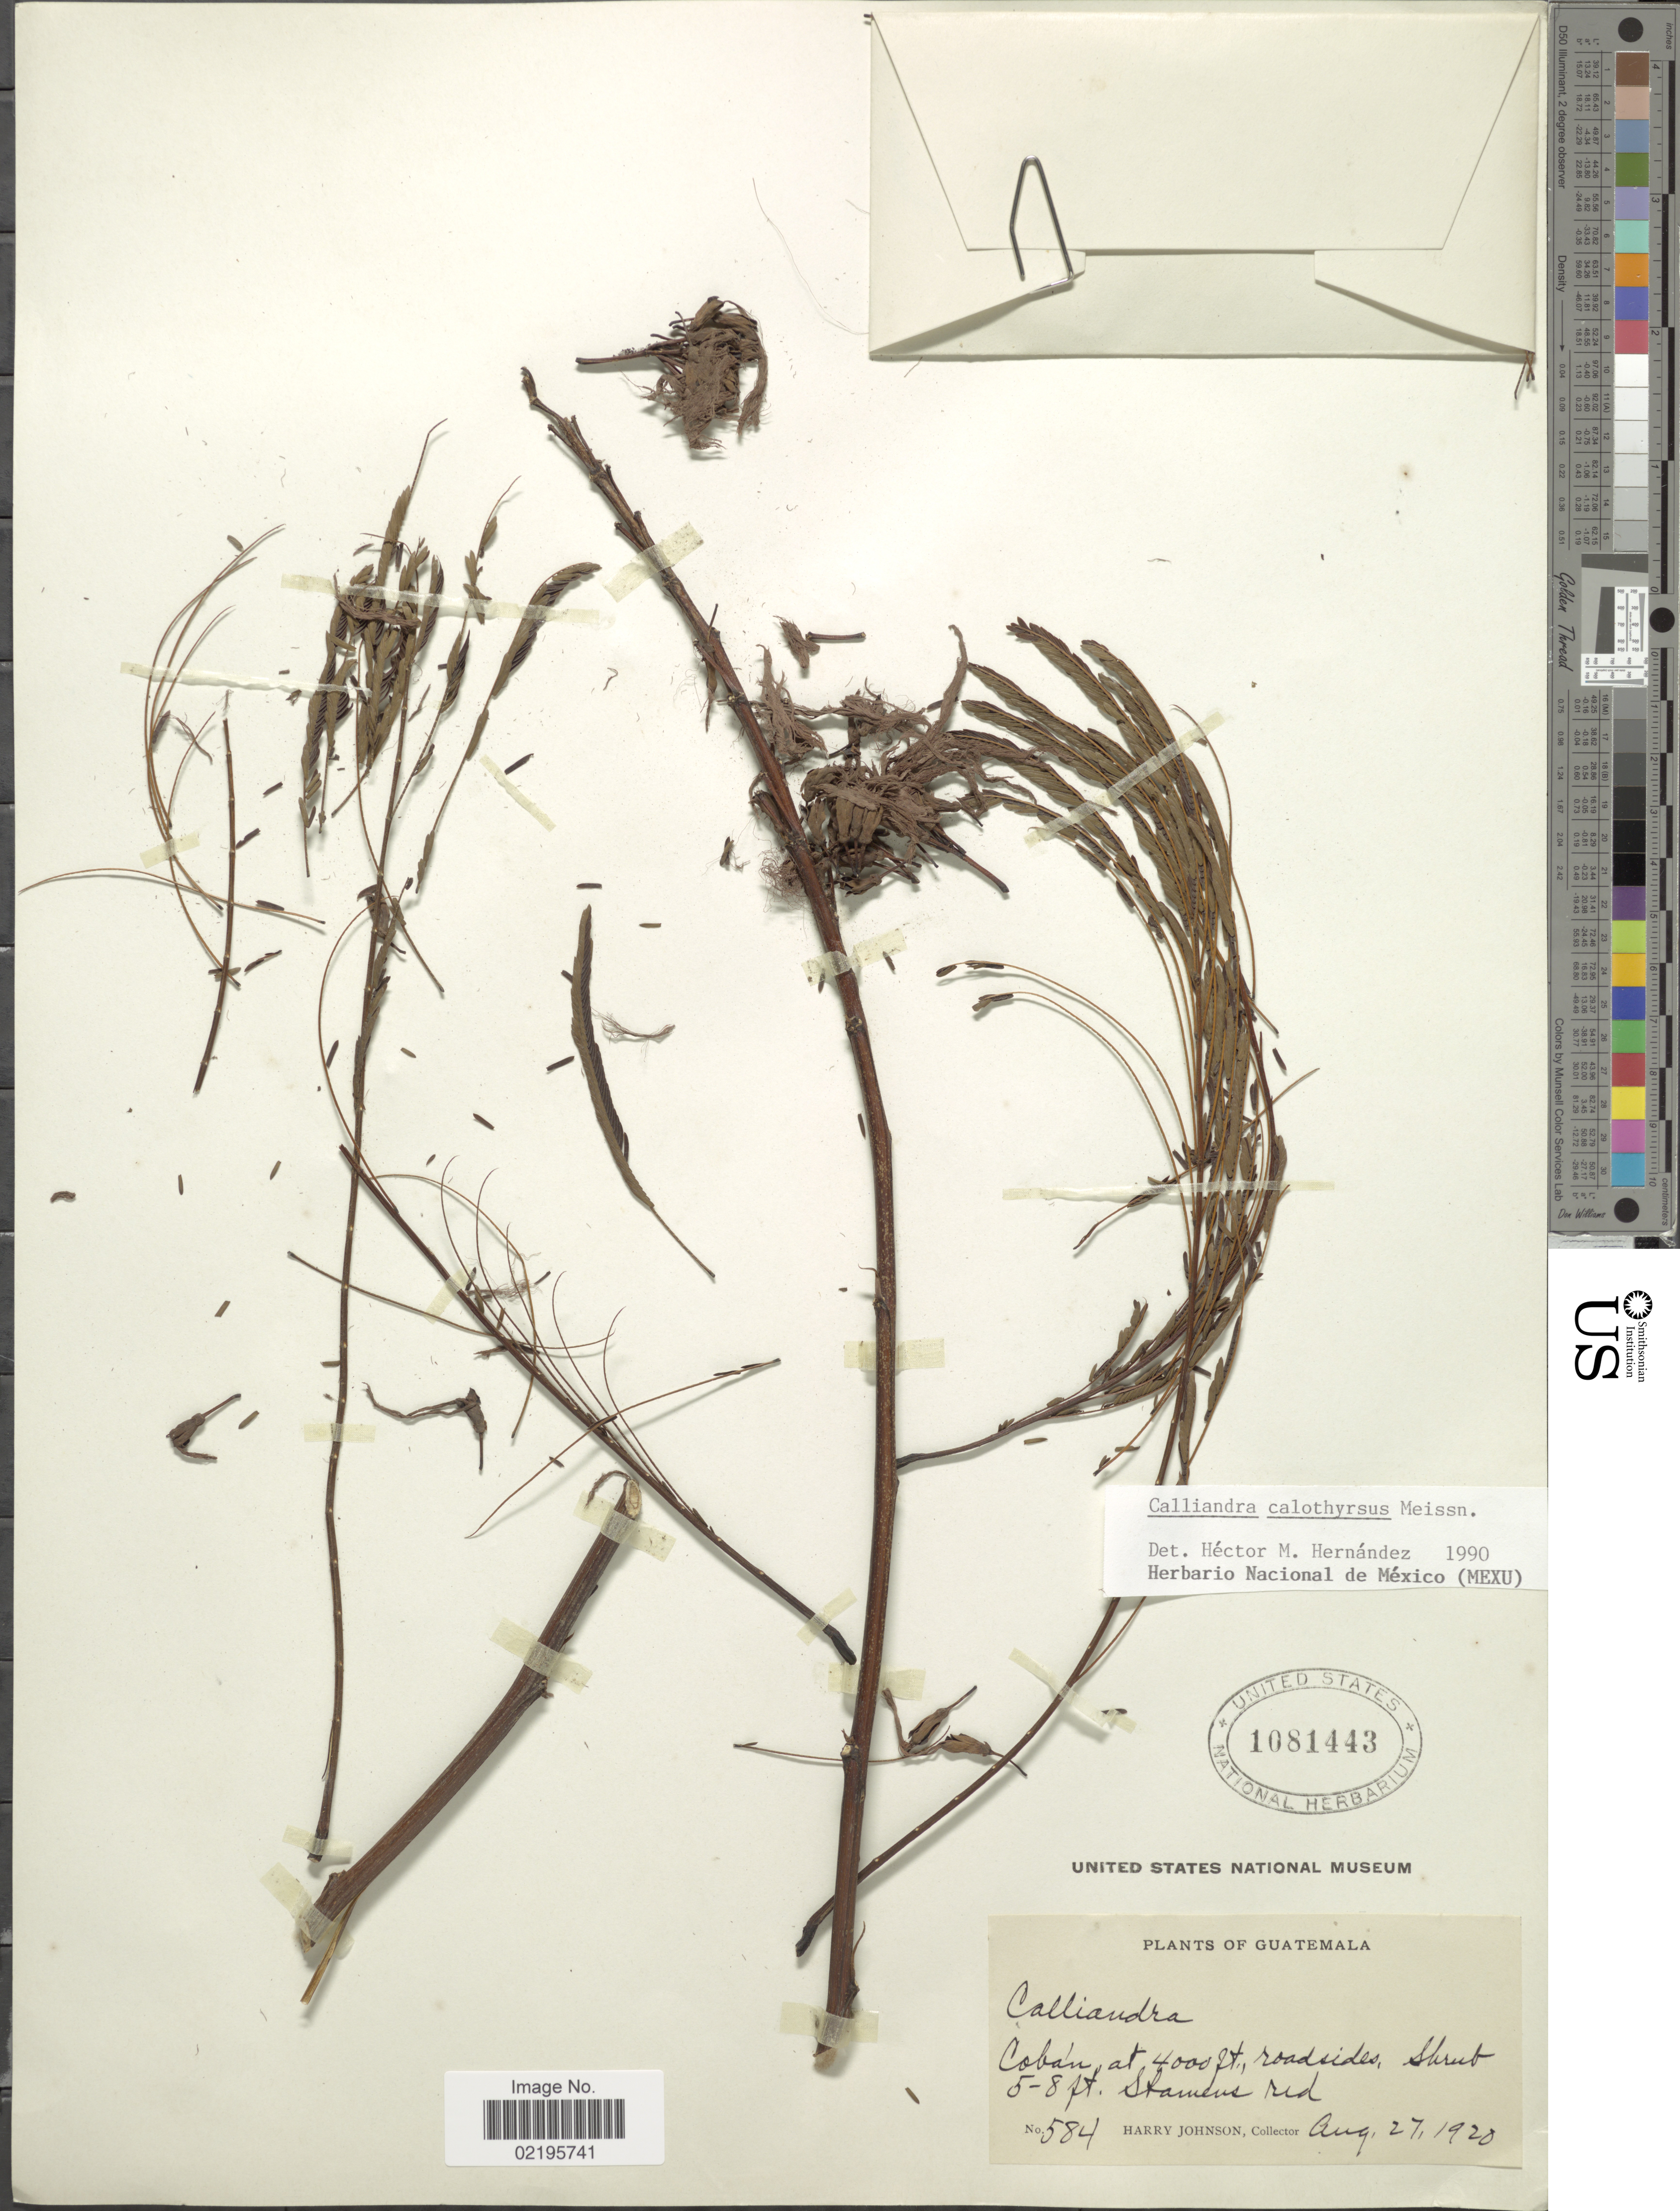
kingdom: Plantae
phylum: Tracheophyta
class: Magnoliopsida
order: Fabales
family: Fabaceae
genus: Calliandra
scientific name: Calliandra calothyrsus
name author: Meisn.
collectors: H. Johnson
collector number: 584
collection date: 1920-08-27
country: Guatemala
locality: Coban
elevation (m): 2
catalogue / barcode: US 1081443